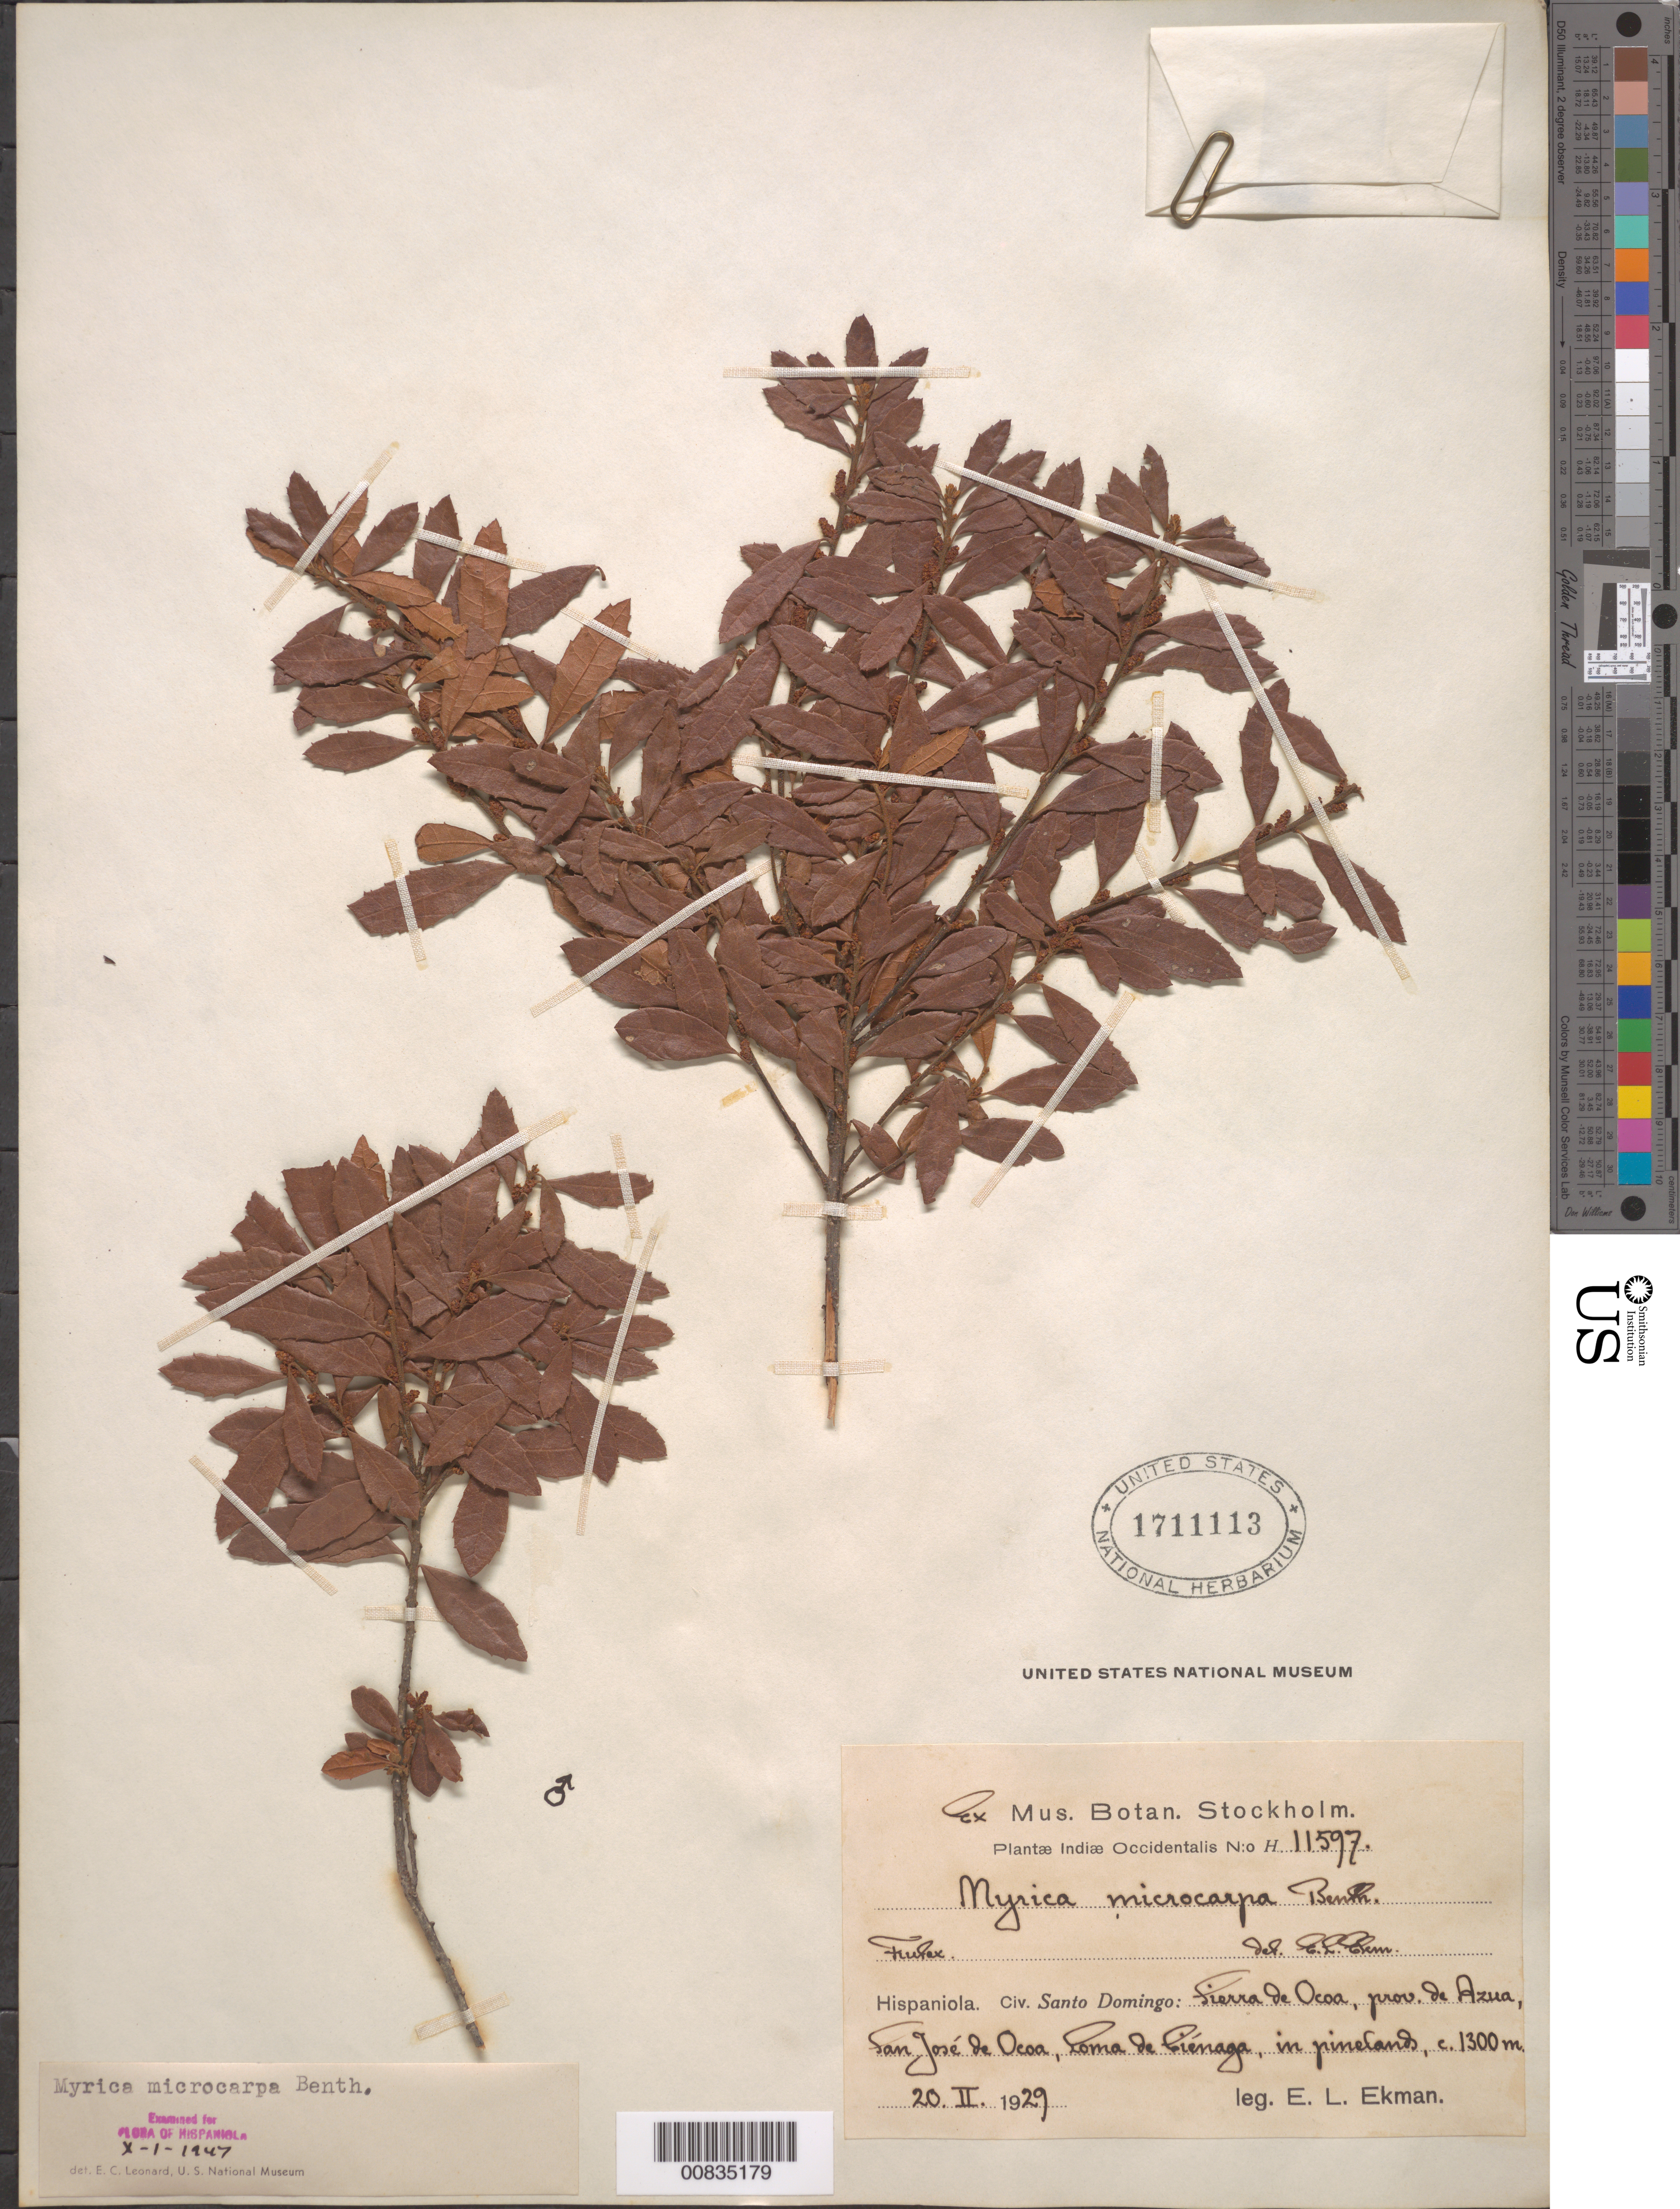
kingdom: Plantae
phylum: Tracheophyta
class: Magnoliopsida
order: Fagales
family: Myricaceae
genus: Myrica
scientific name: Myrica microcarpa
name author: Benth.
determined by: Leonard, Emery C., (US)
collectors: E. L. Ekman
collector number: H 11597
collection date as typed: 20 Feb 1929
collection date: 1929-02-20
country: Dominican Republic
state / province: Azua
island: Hispaniola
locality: Sierra de Ocoa, San José de Ocoa, Loma de Ciénaga.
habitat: In pineland.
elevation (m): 1300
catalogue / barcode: US 1711113